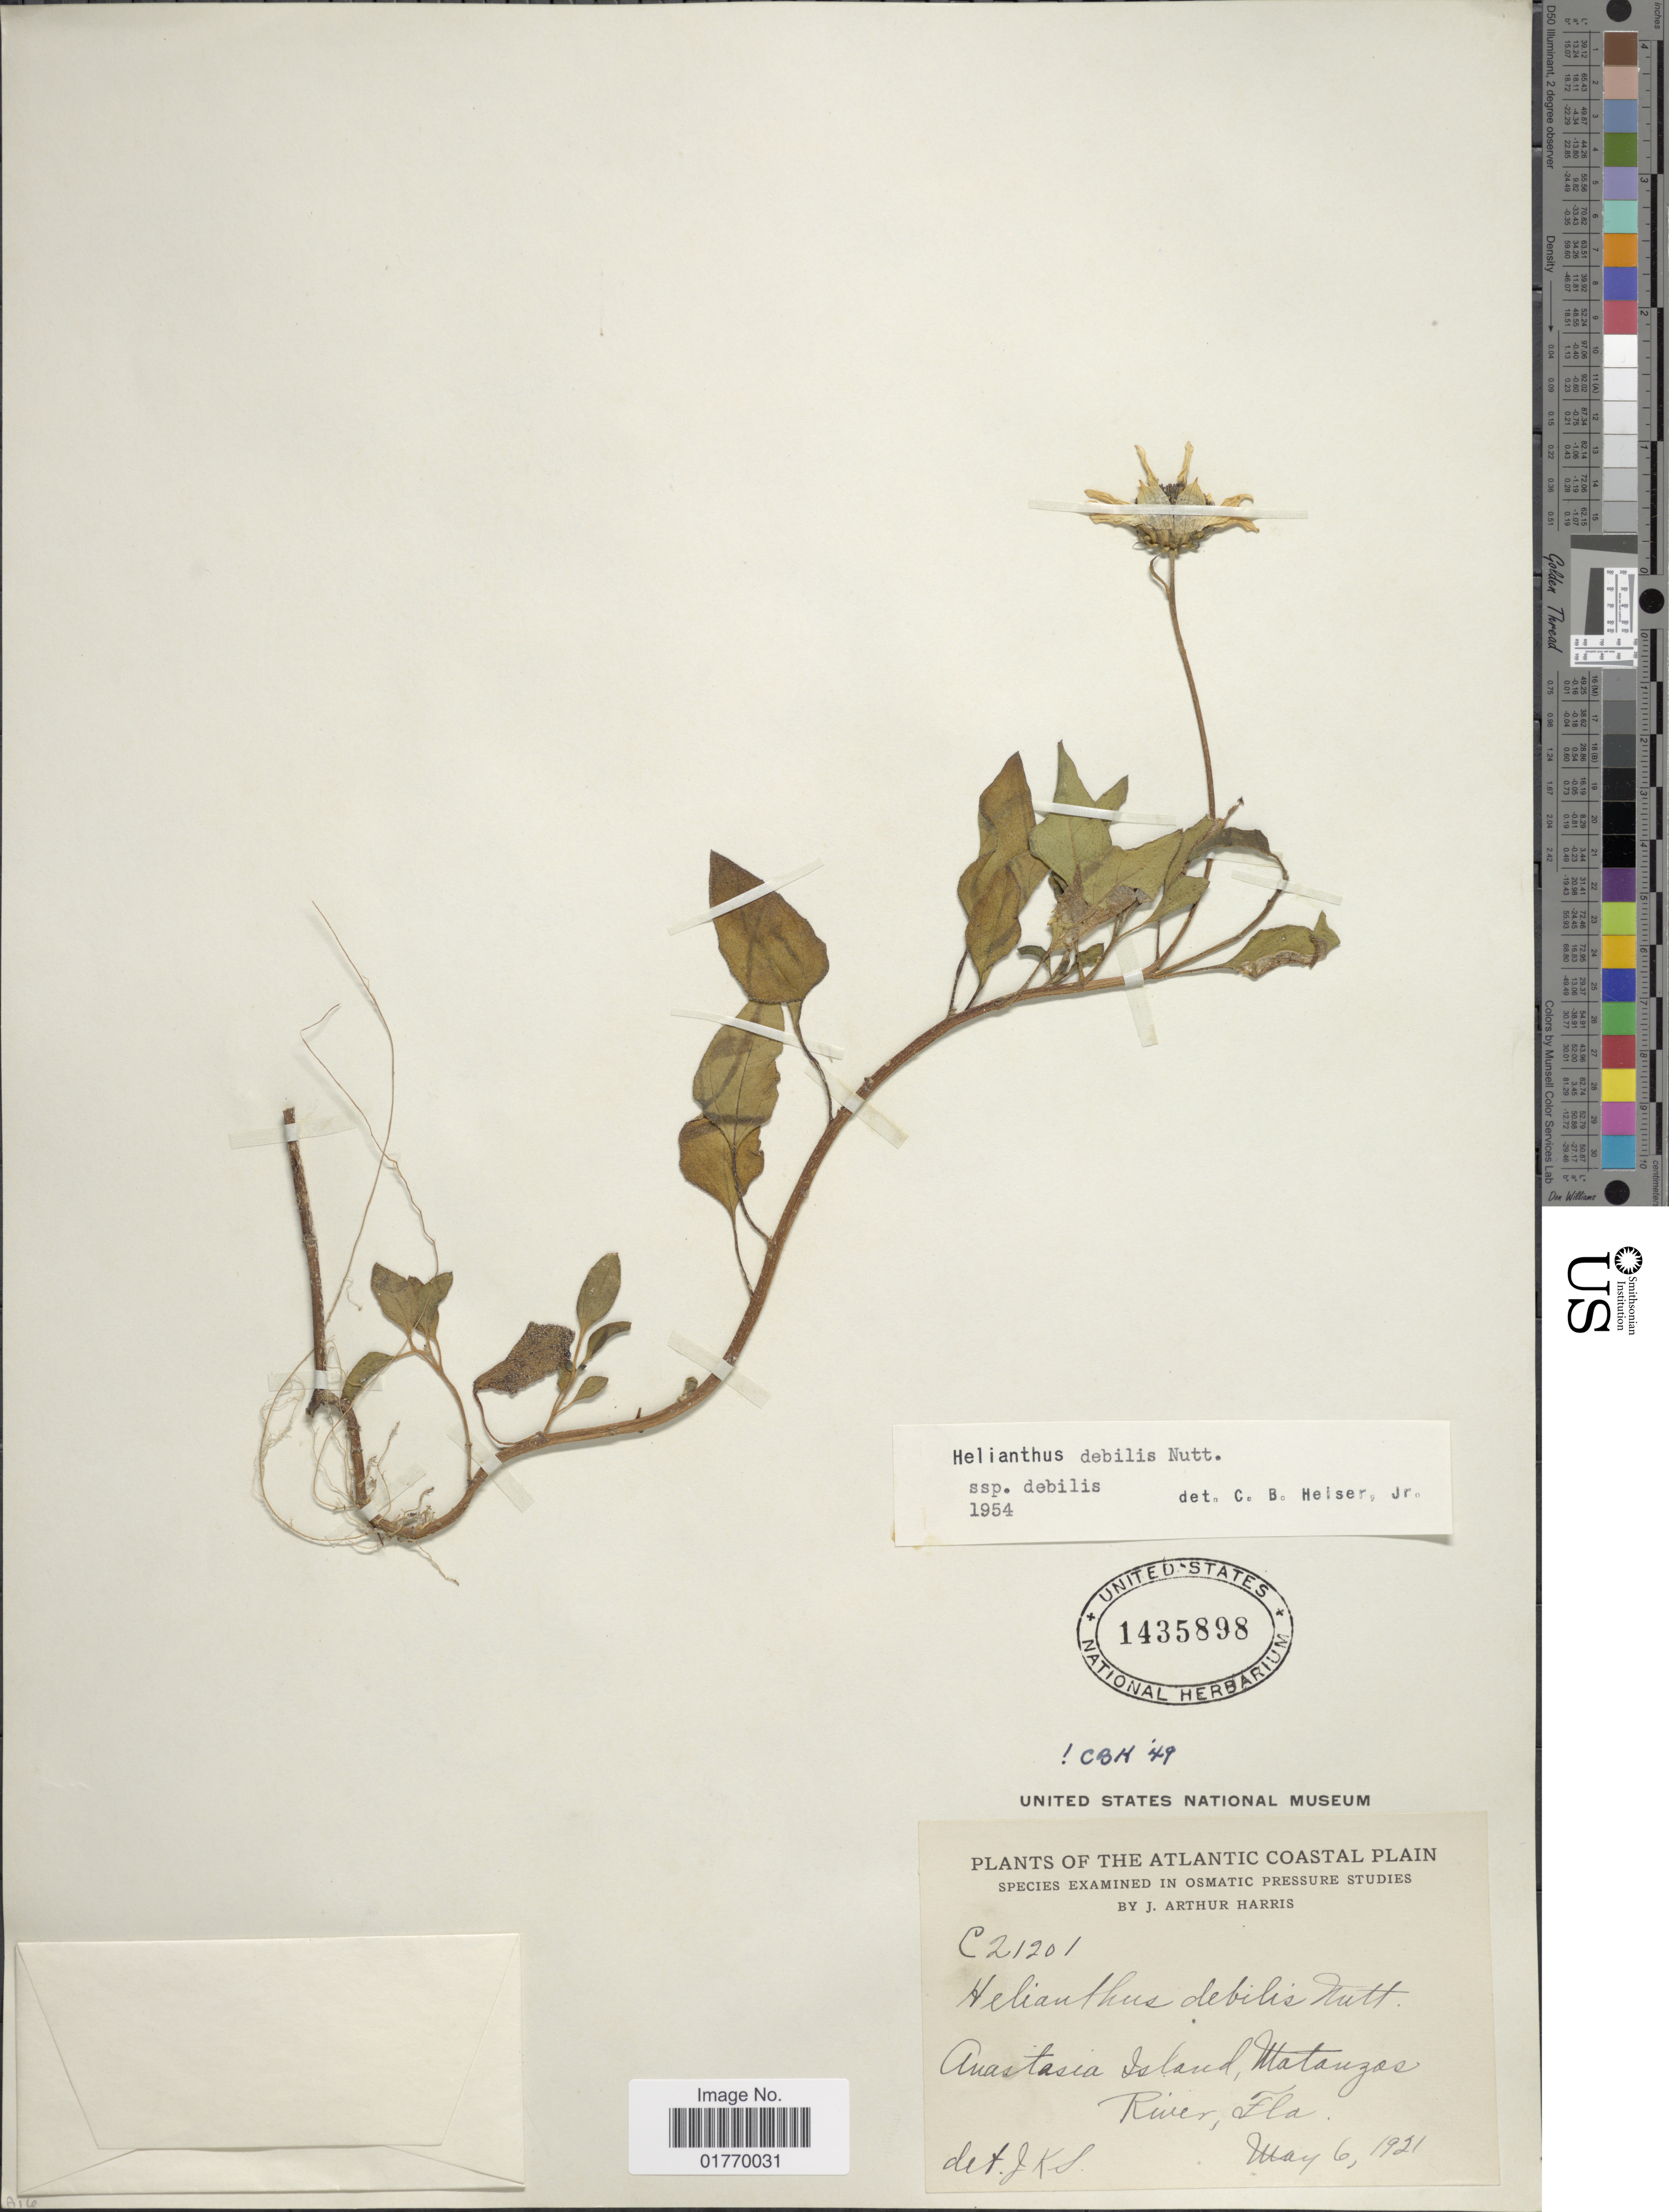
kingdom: Plantae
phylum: Tracheophyta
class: Magnoliopsida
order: Asterales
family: Asteraceae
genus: Helianthus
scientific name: Helianthus debilis subsp. debilis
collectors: A. Harris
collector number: C21201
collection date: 1921-05-06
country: United States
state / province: Florida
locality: The Atlantic Coastal Plain, Anastasia Island, Matanzas River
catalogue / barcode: US 1435898